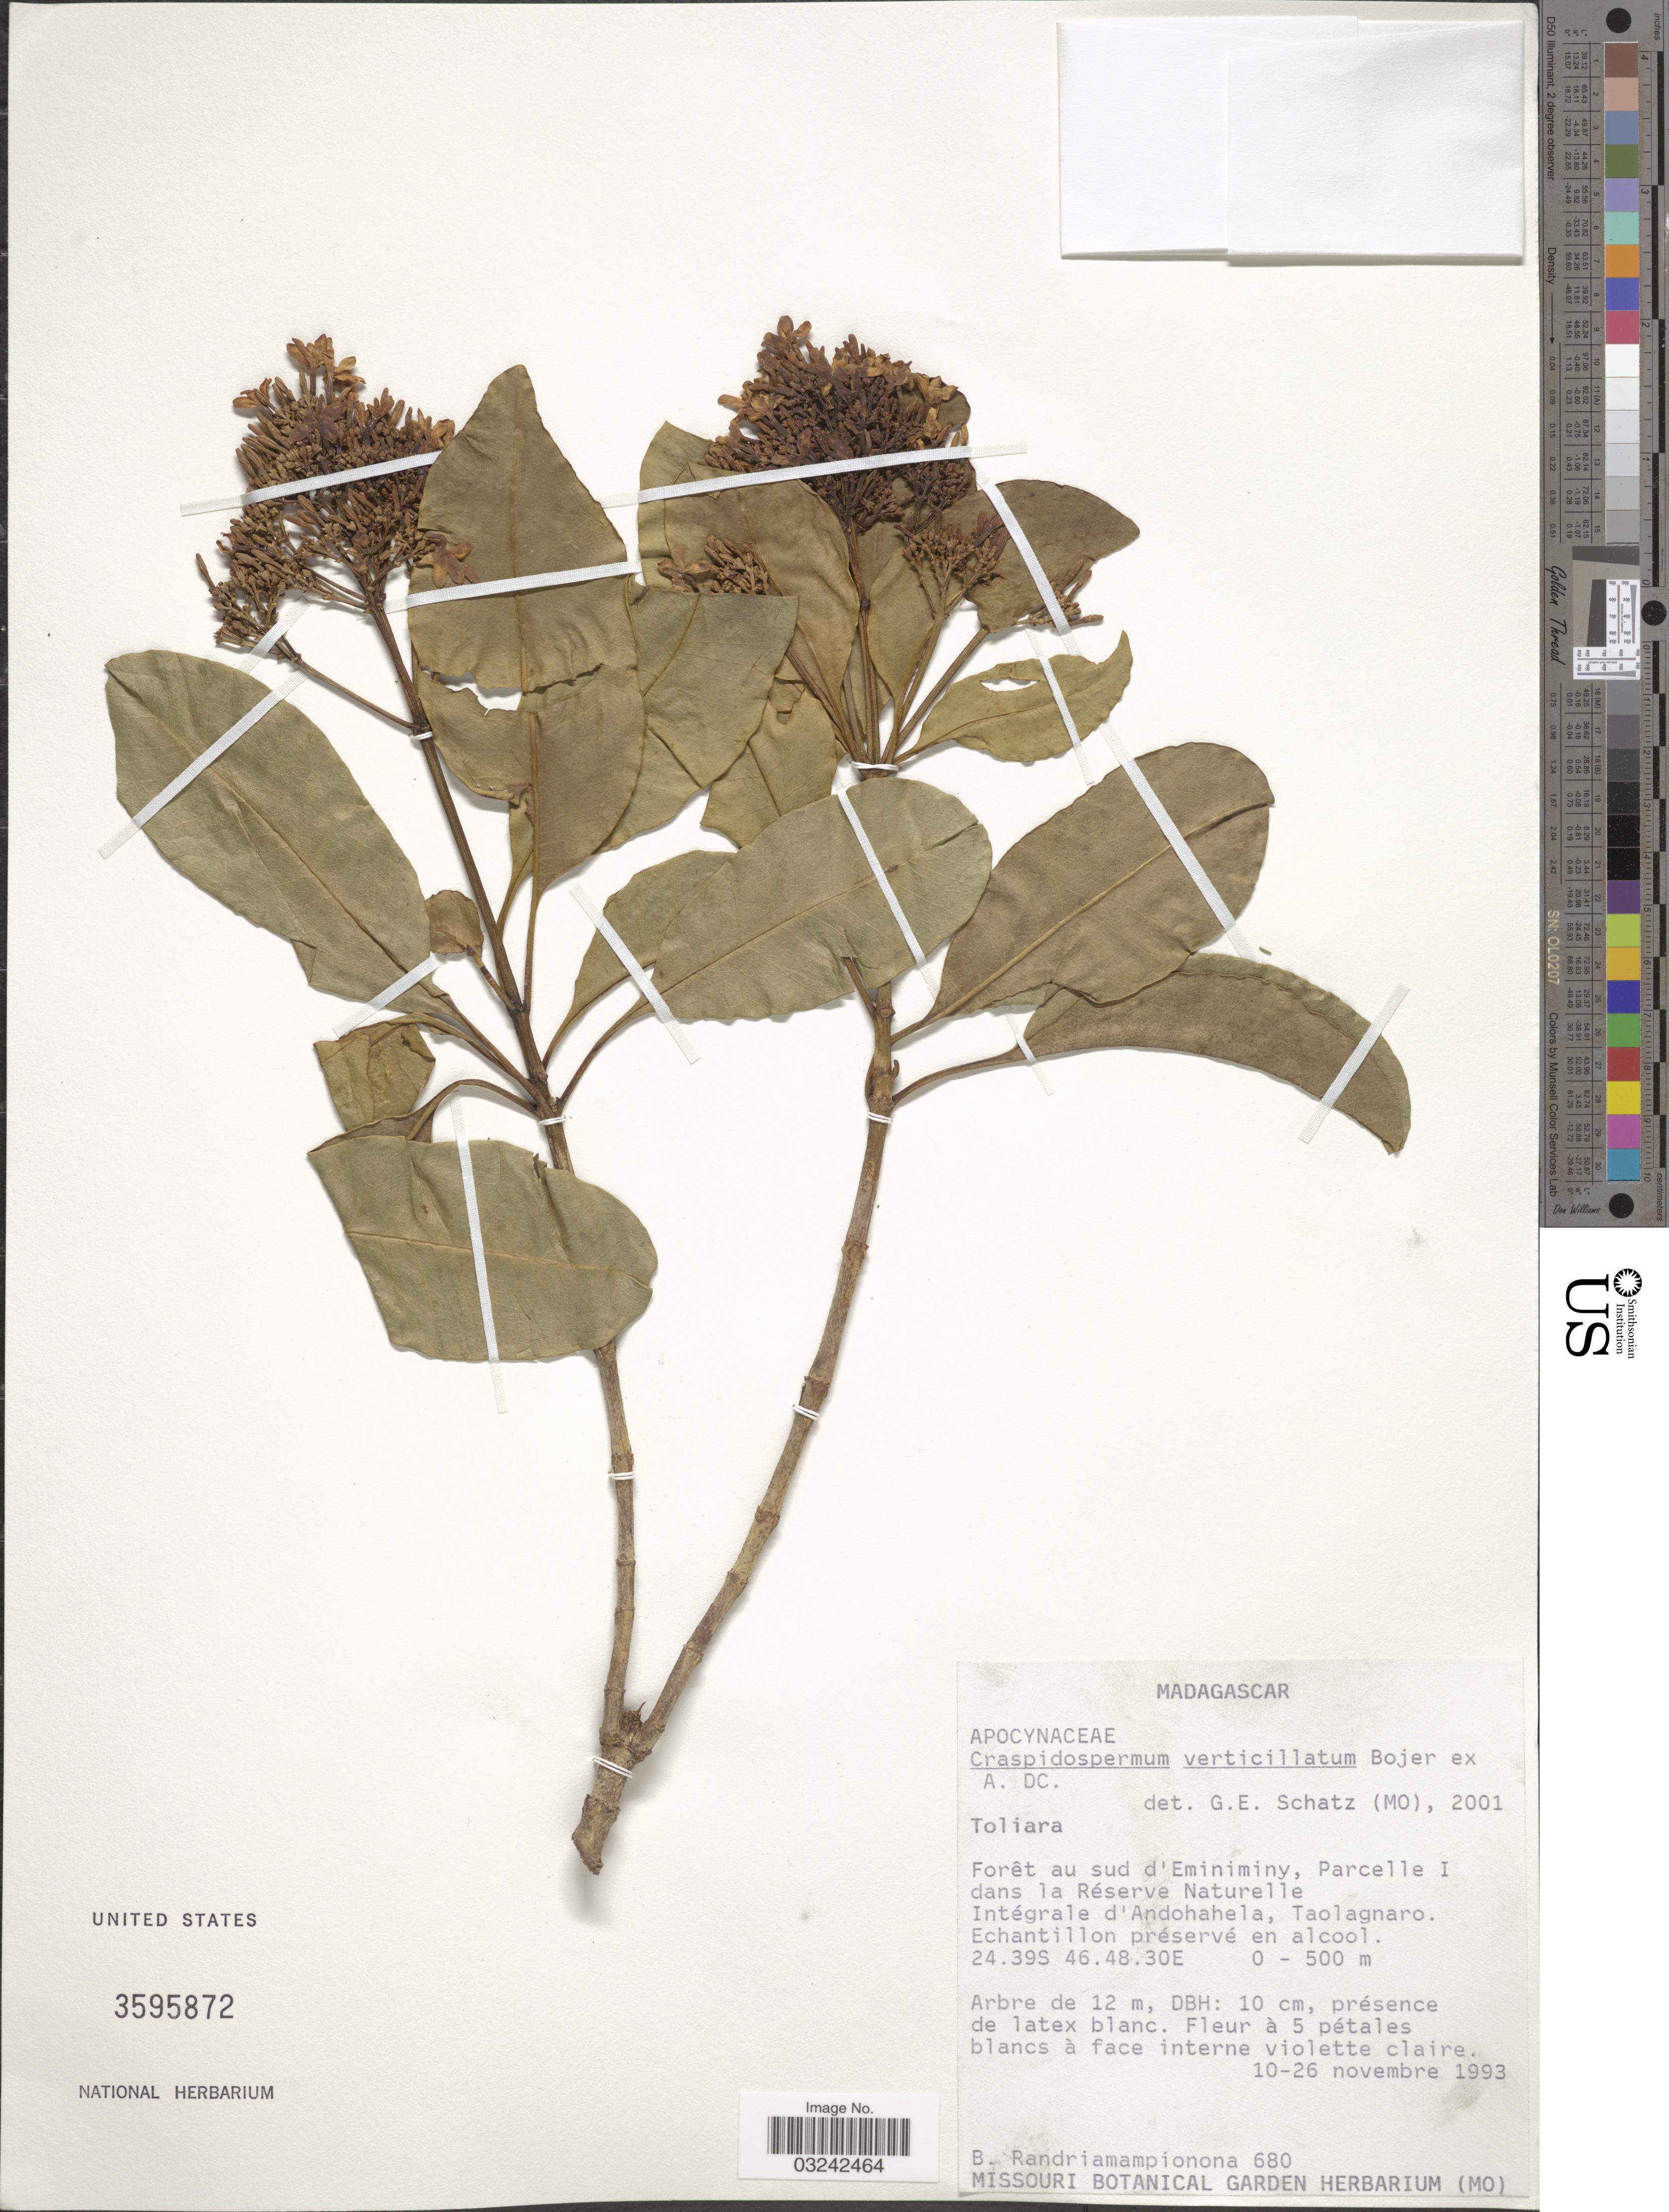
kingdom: Plantae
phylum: Tracheophyta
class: Magnoliopsida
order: Gentianales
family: Apocynaceae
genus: Craspidospermum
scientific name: Craspidospermum verticillatum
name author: Bojer ex A. DC.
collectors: B. Randriamampionona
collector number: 680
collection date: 1993-11-10/1993-11-26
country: Madagascar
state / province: Anosy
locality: Forêt au sud d'Eminiminy, Parcelle I dans la Réserve Naturelle Intégrale d'Andohahela, Taolagnaro.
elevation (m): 0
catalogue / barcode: US 3595872